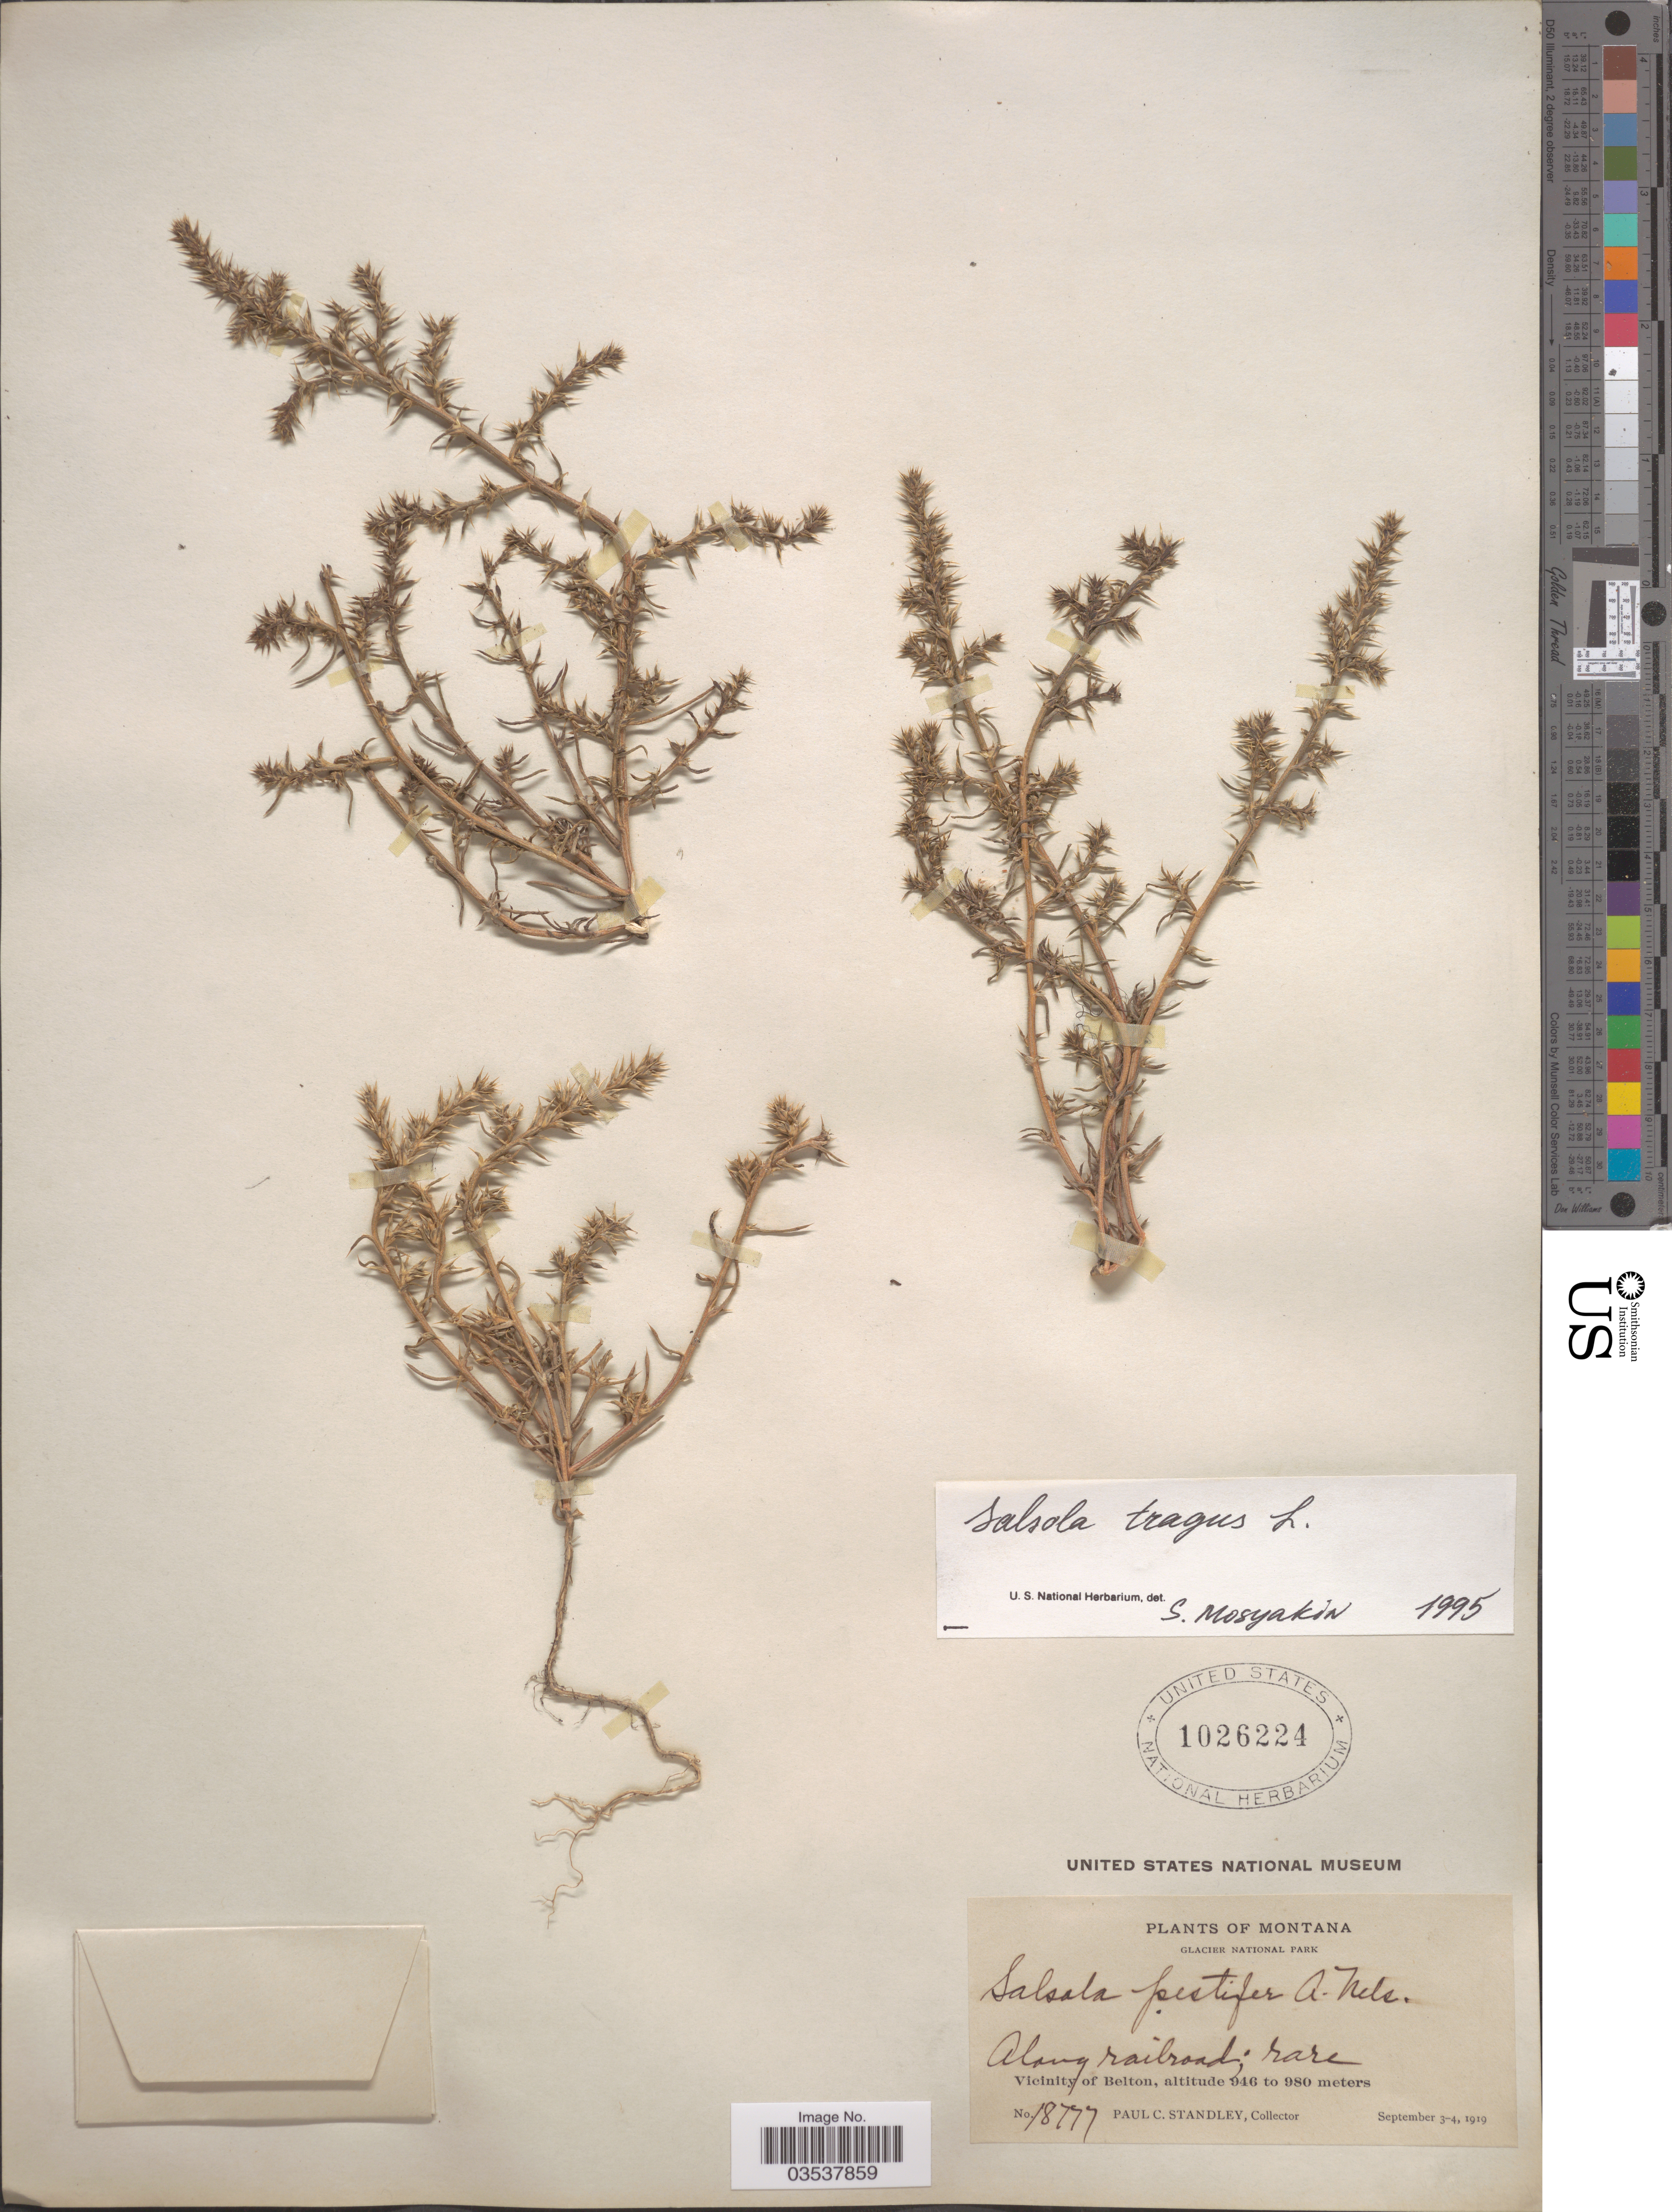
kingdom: Plantae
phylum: Tracheophyta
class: Magnoliopsida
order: Caryophyllales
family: Amaranthaceae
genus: Salsola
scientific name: Salsola pestifer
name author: A. Nelson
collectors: P. C. Standley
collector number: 18777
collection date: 1919-09-03/1919-09-04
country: United States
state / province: Montana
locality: Glacier National Park. Vicinity of Belton.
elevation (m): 946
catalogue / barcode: US 1026224